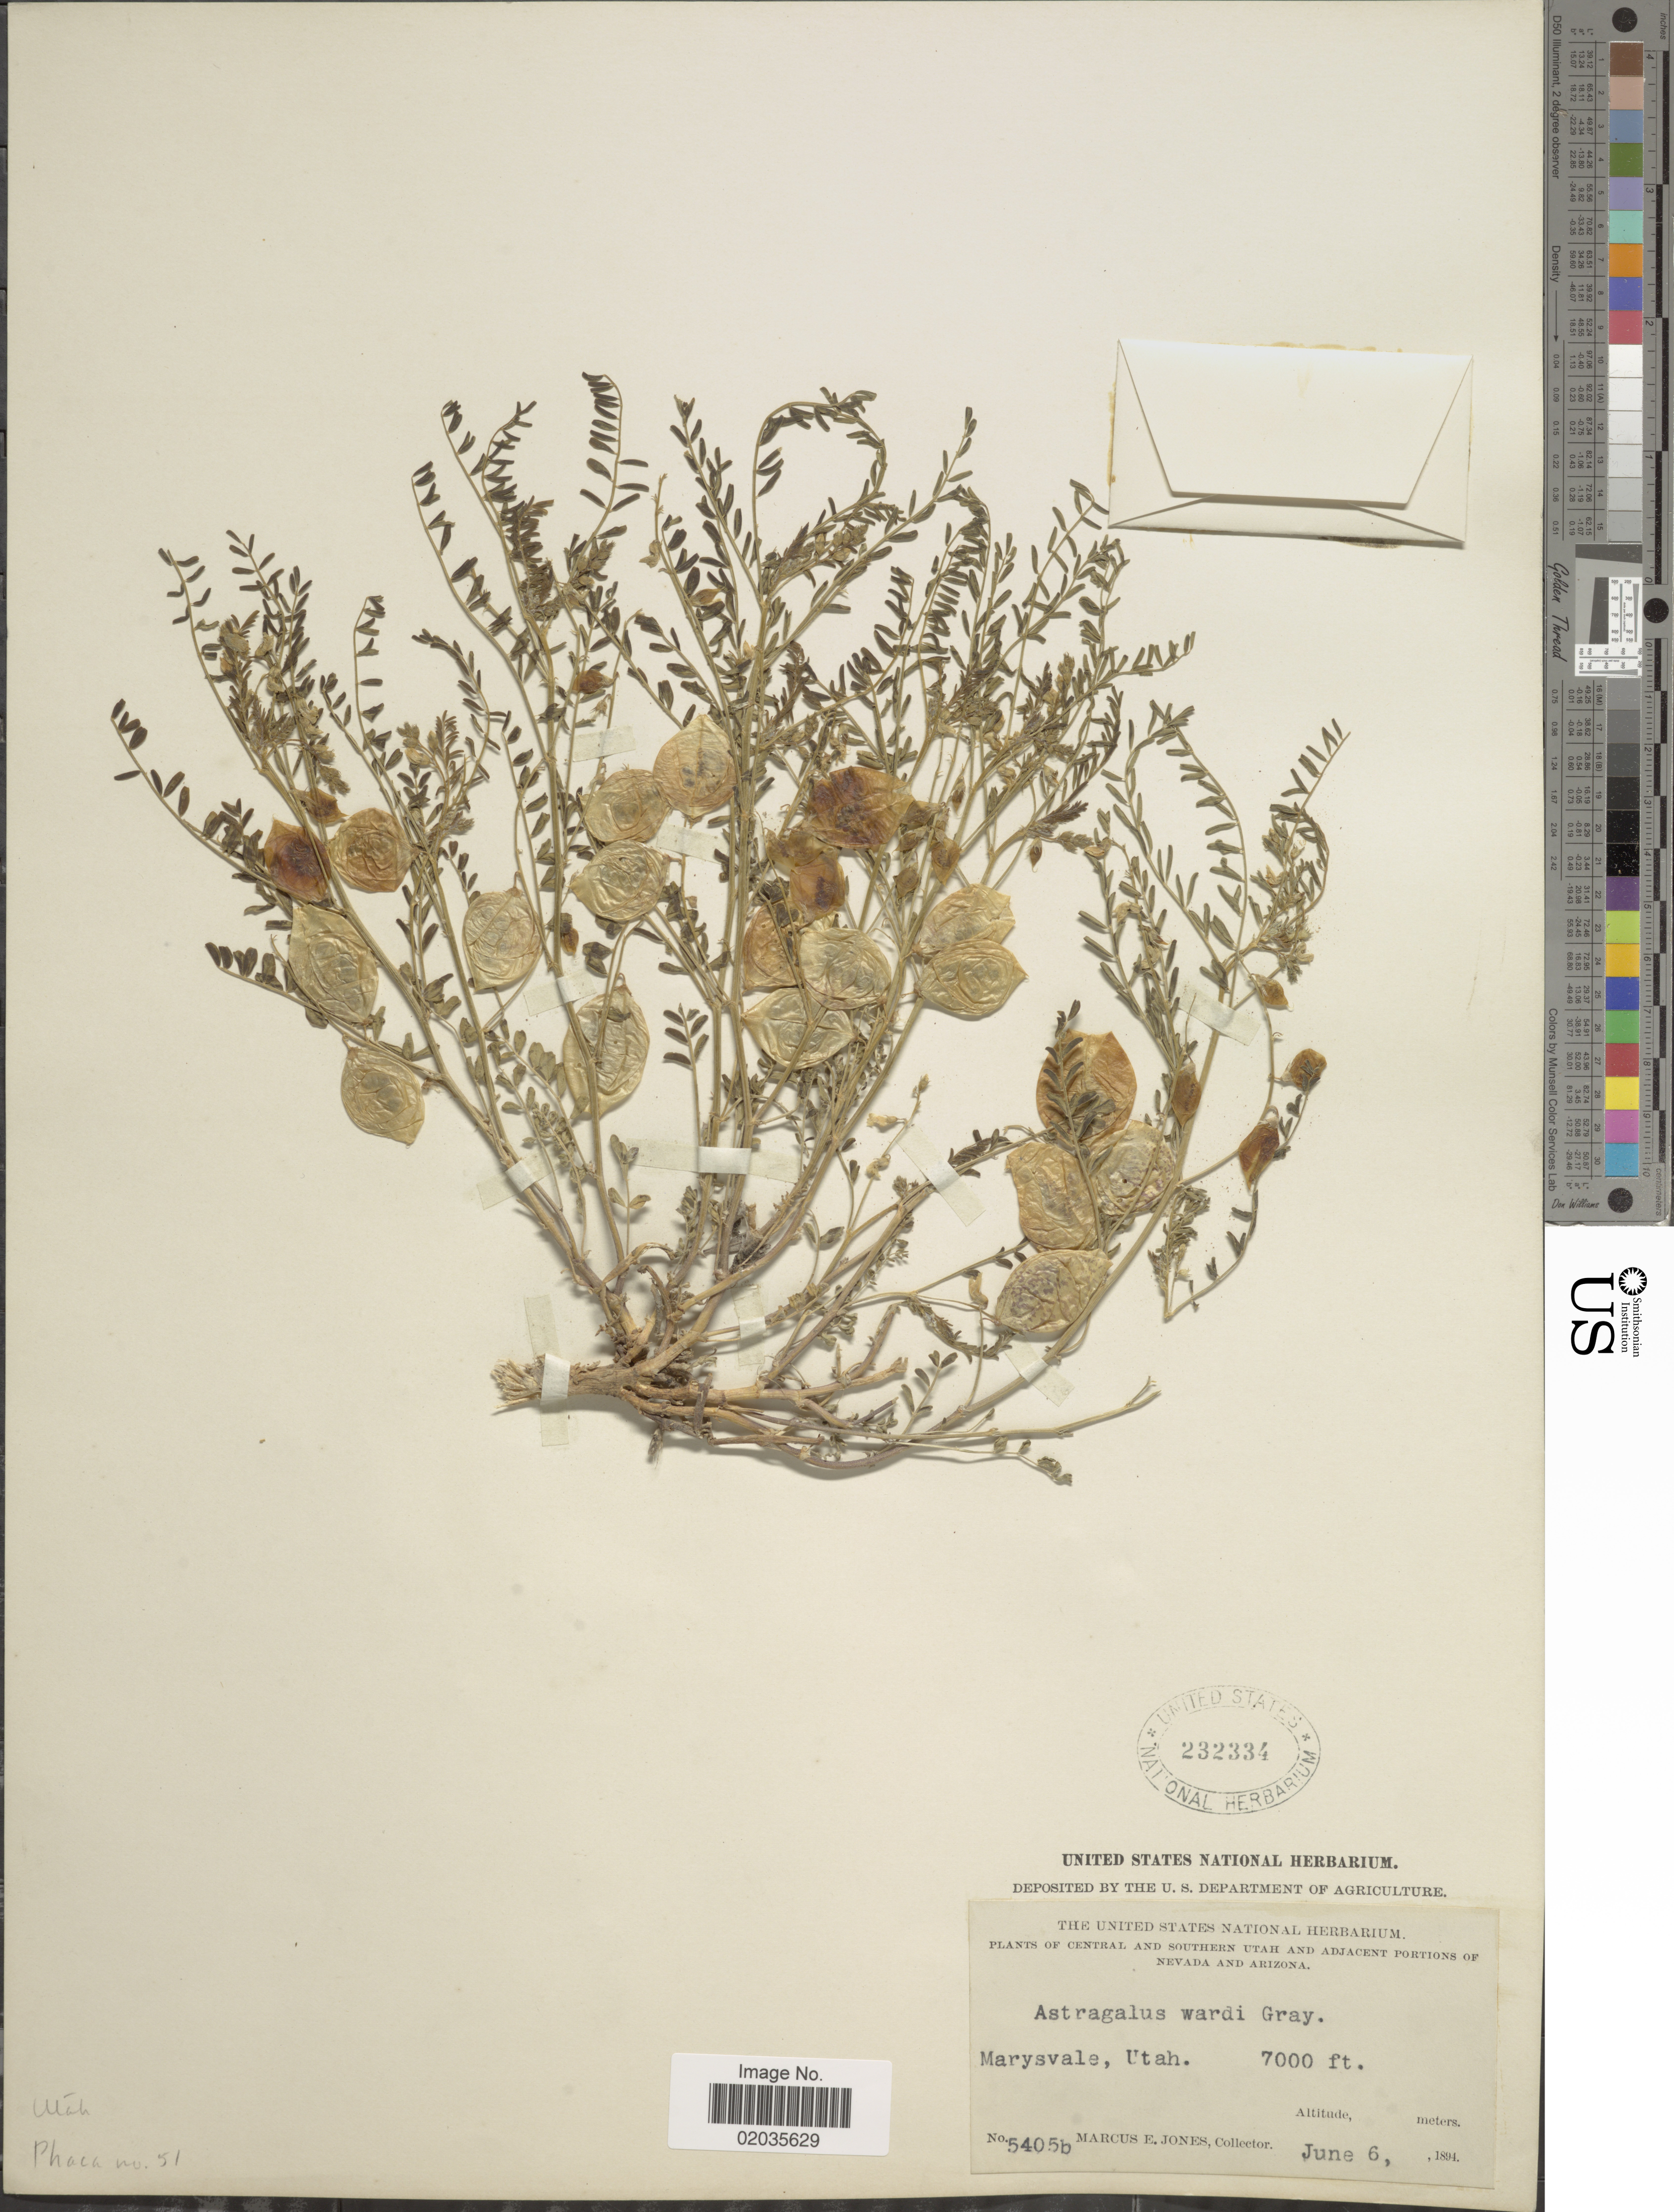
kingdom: Plantae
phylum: Tracheophyta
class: Magnoliopsida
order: Fabales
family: Fabaceae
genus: Astragalus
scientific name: Astragalus wardii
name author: A. Gray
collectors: M. E. Jones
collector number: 5405b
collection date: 1894-06-06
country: United States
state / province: Utah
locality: Central and southern Utah. Marysvale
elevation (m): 2134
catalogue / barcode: US 232334